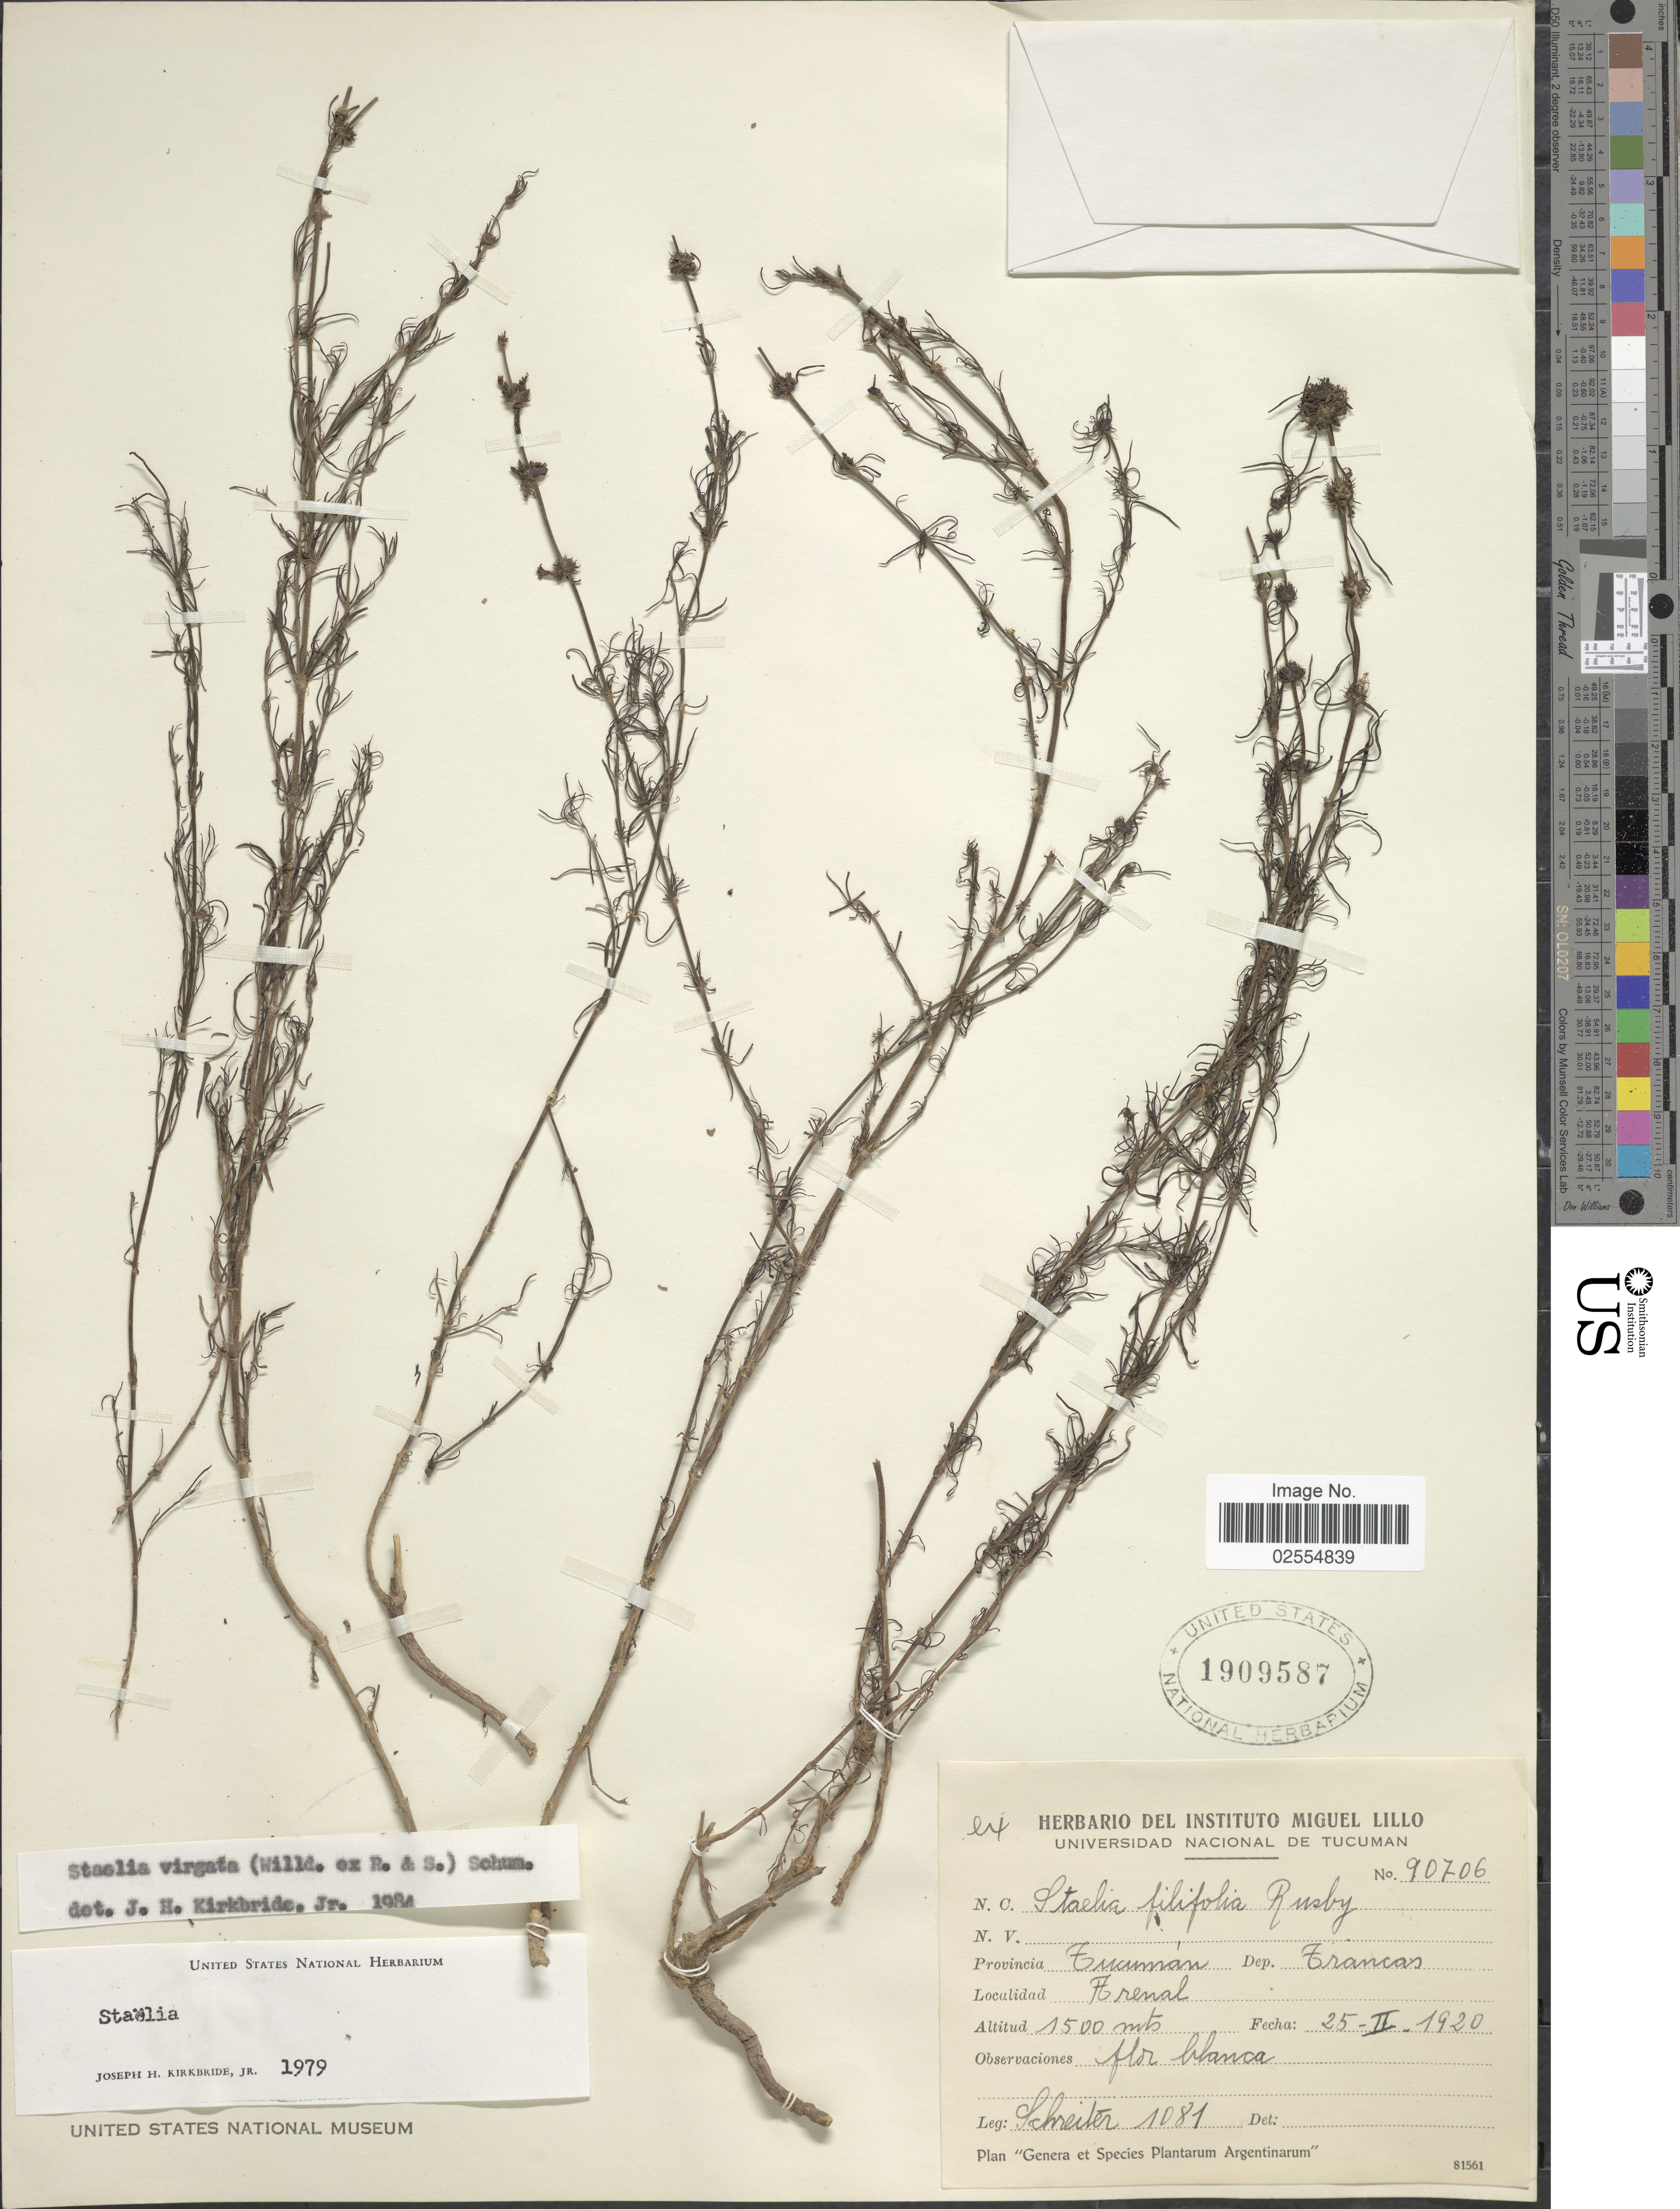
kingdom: Plantae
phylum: Tracheophyta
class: Magnoliopsida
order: Gentianales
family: Rubiaceae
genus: Staelia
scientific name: Staelia virgata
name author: (Link ex Roem. & Schult.) K. Schum.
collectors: -. Schreiter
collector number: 1081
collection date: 1920-02-25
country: Argentina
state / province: Tucuman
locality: Dept. Trancas. Arenal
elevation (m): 1500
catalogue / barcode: US 1909587